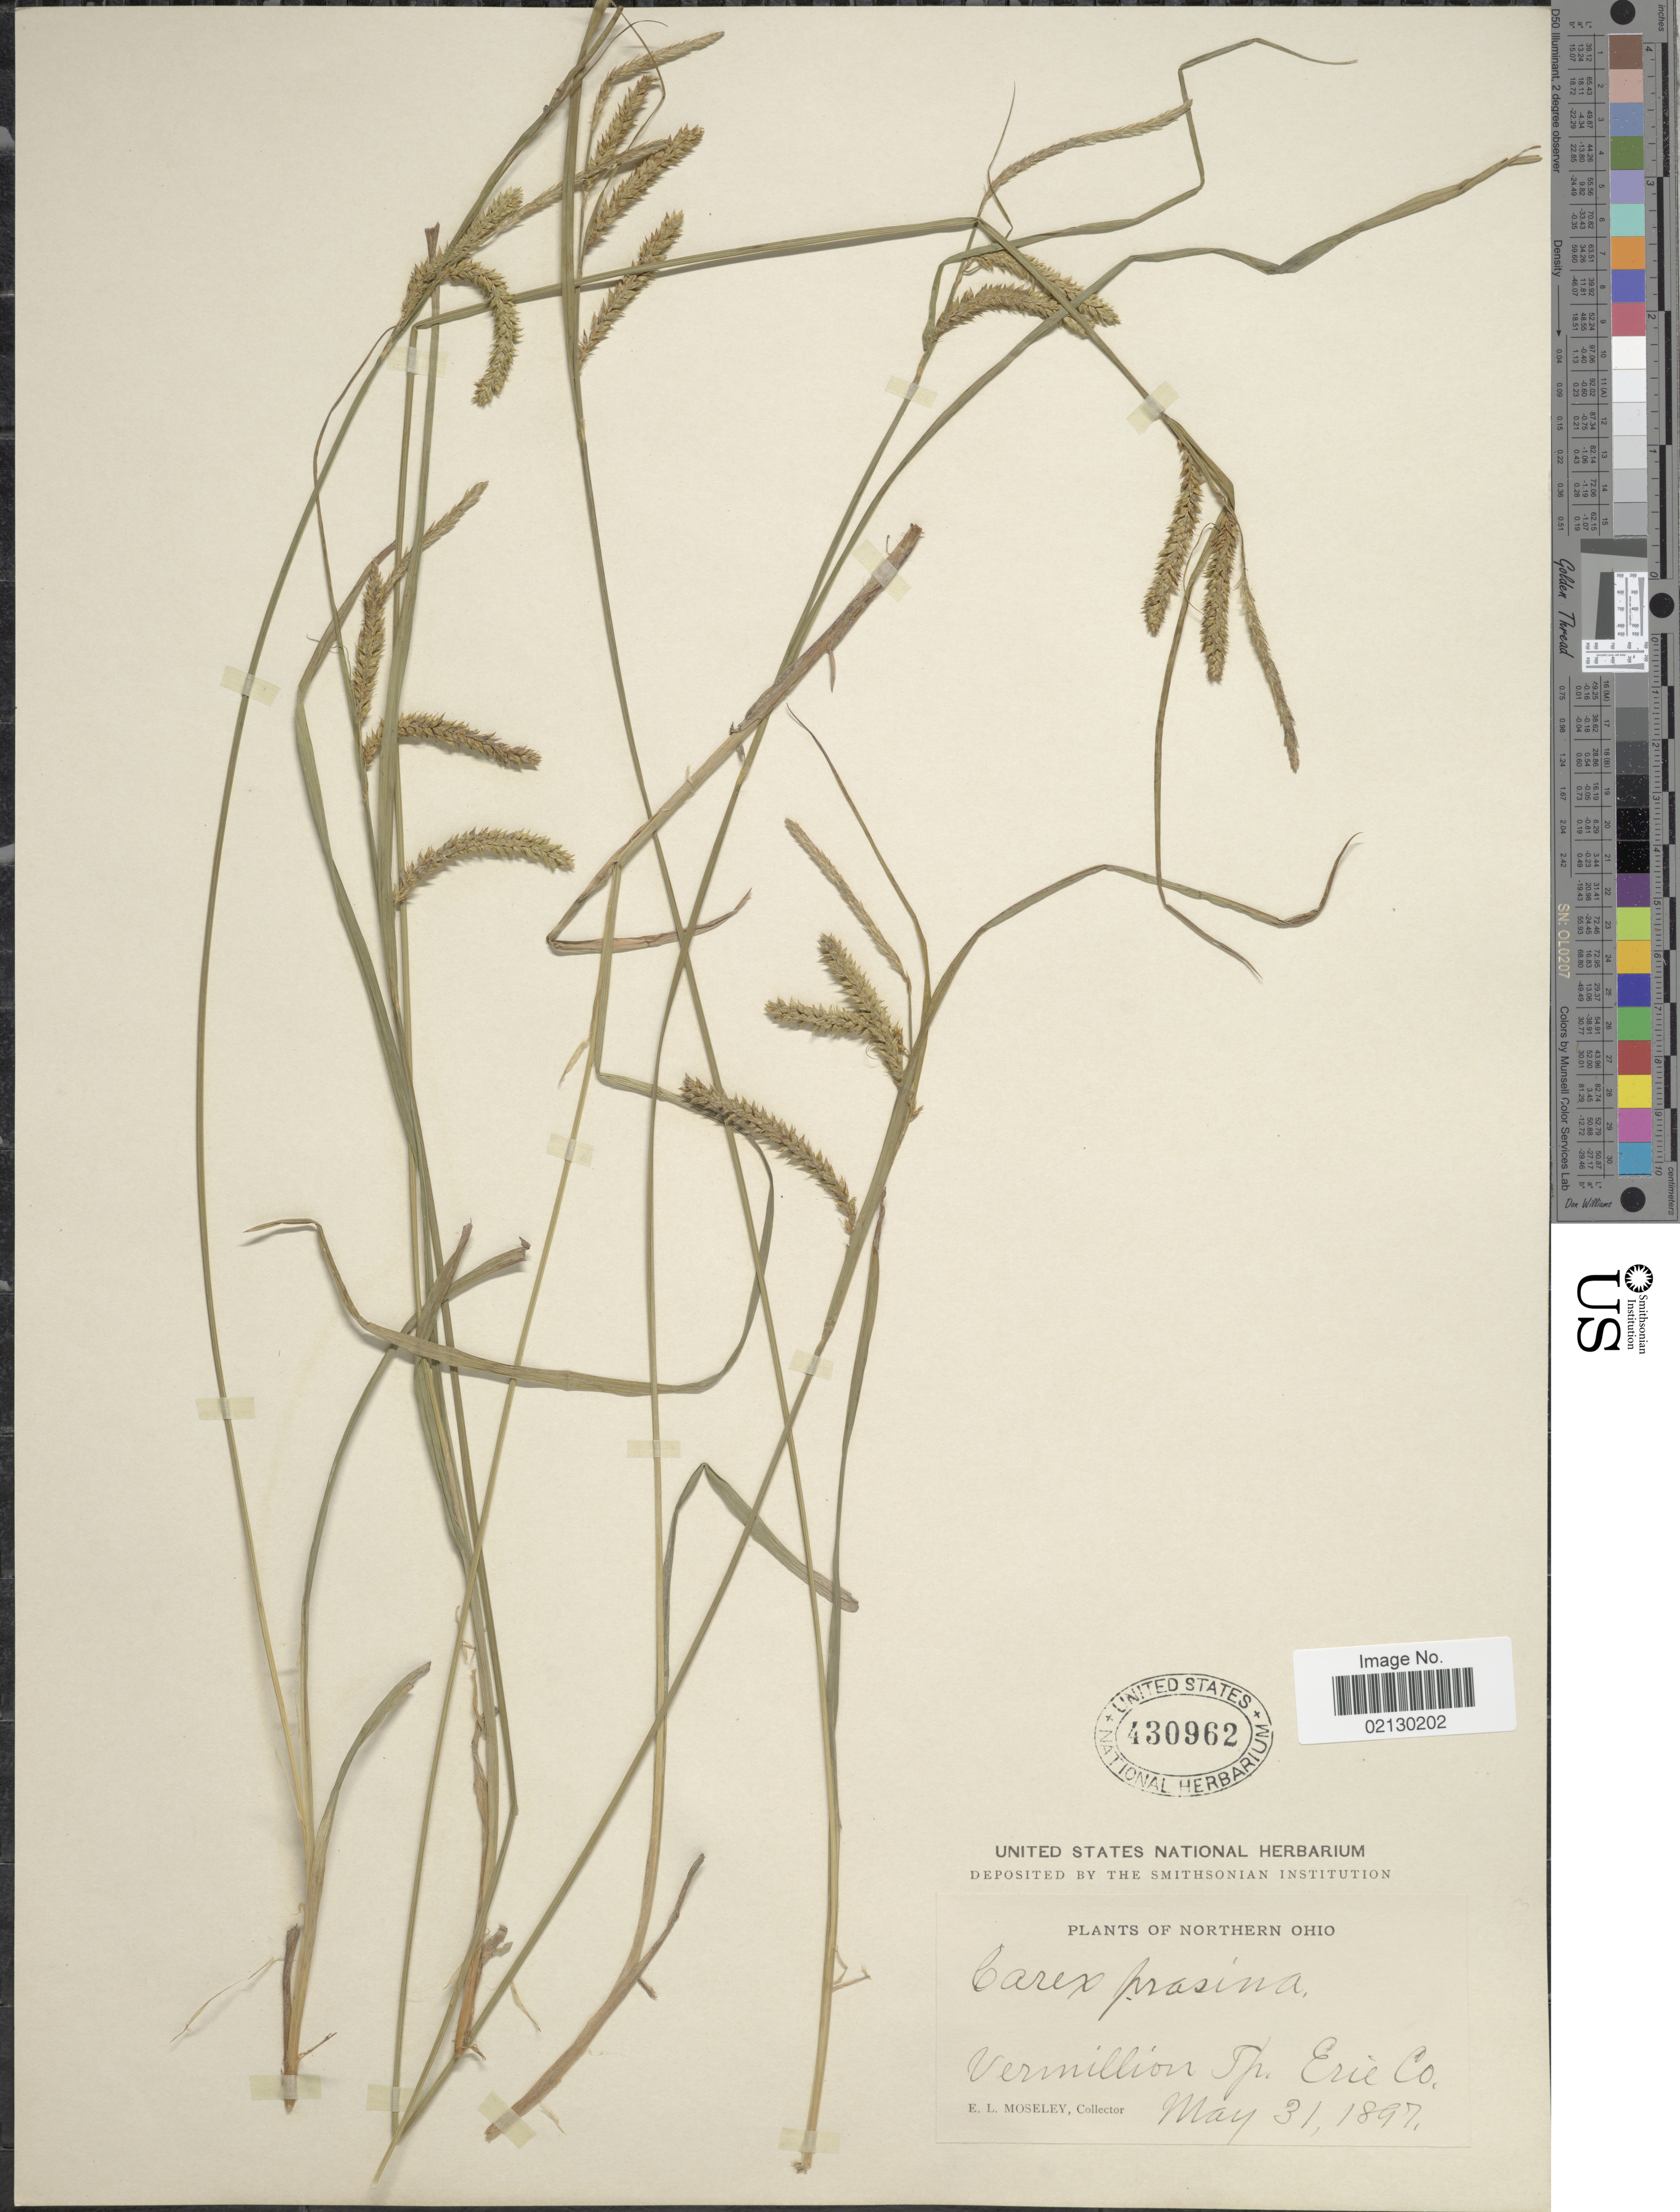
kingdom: Plantae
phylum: Tracheophyta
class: Liliopsida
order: Poales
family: Cyperaceae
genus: Carex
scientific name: Carex prasina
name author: Wahlenb.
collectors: E. Moseley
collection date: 1897-05-31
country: United States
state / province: Ohio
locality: Northern Ohio, Vermillion Tp. Erie Co.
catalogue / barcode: US 430962